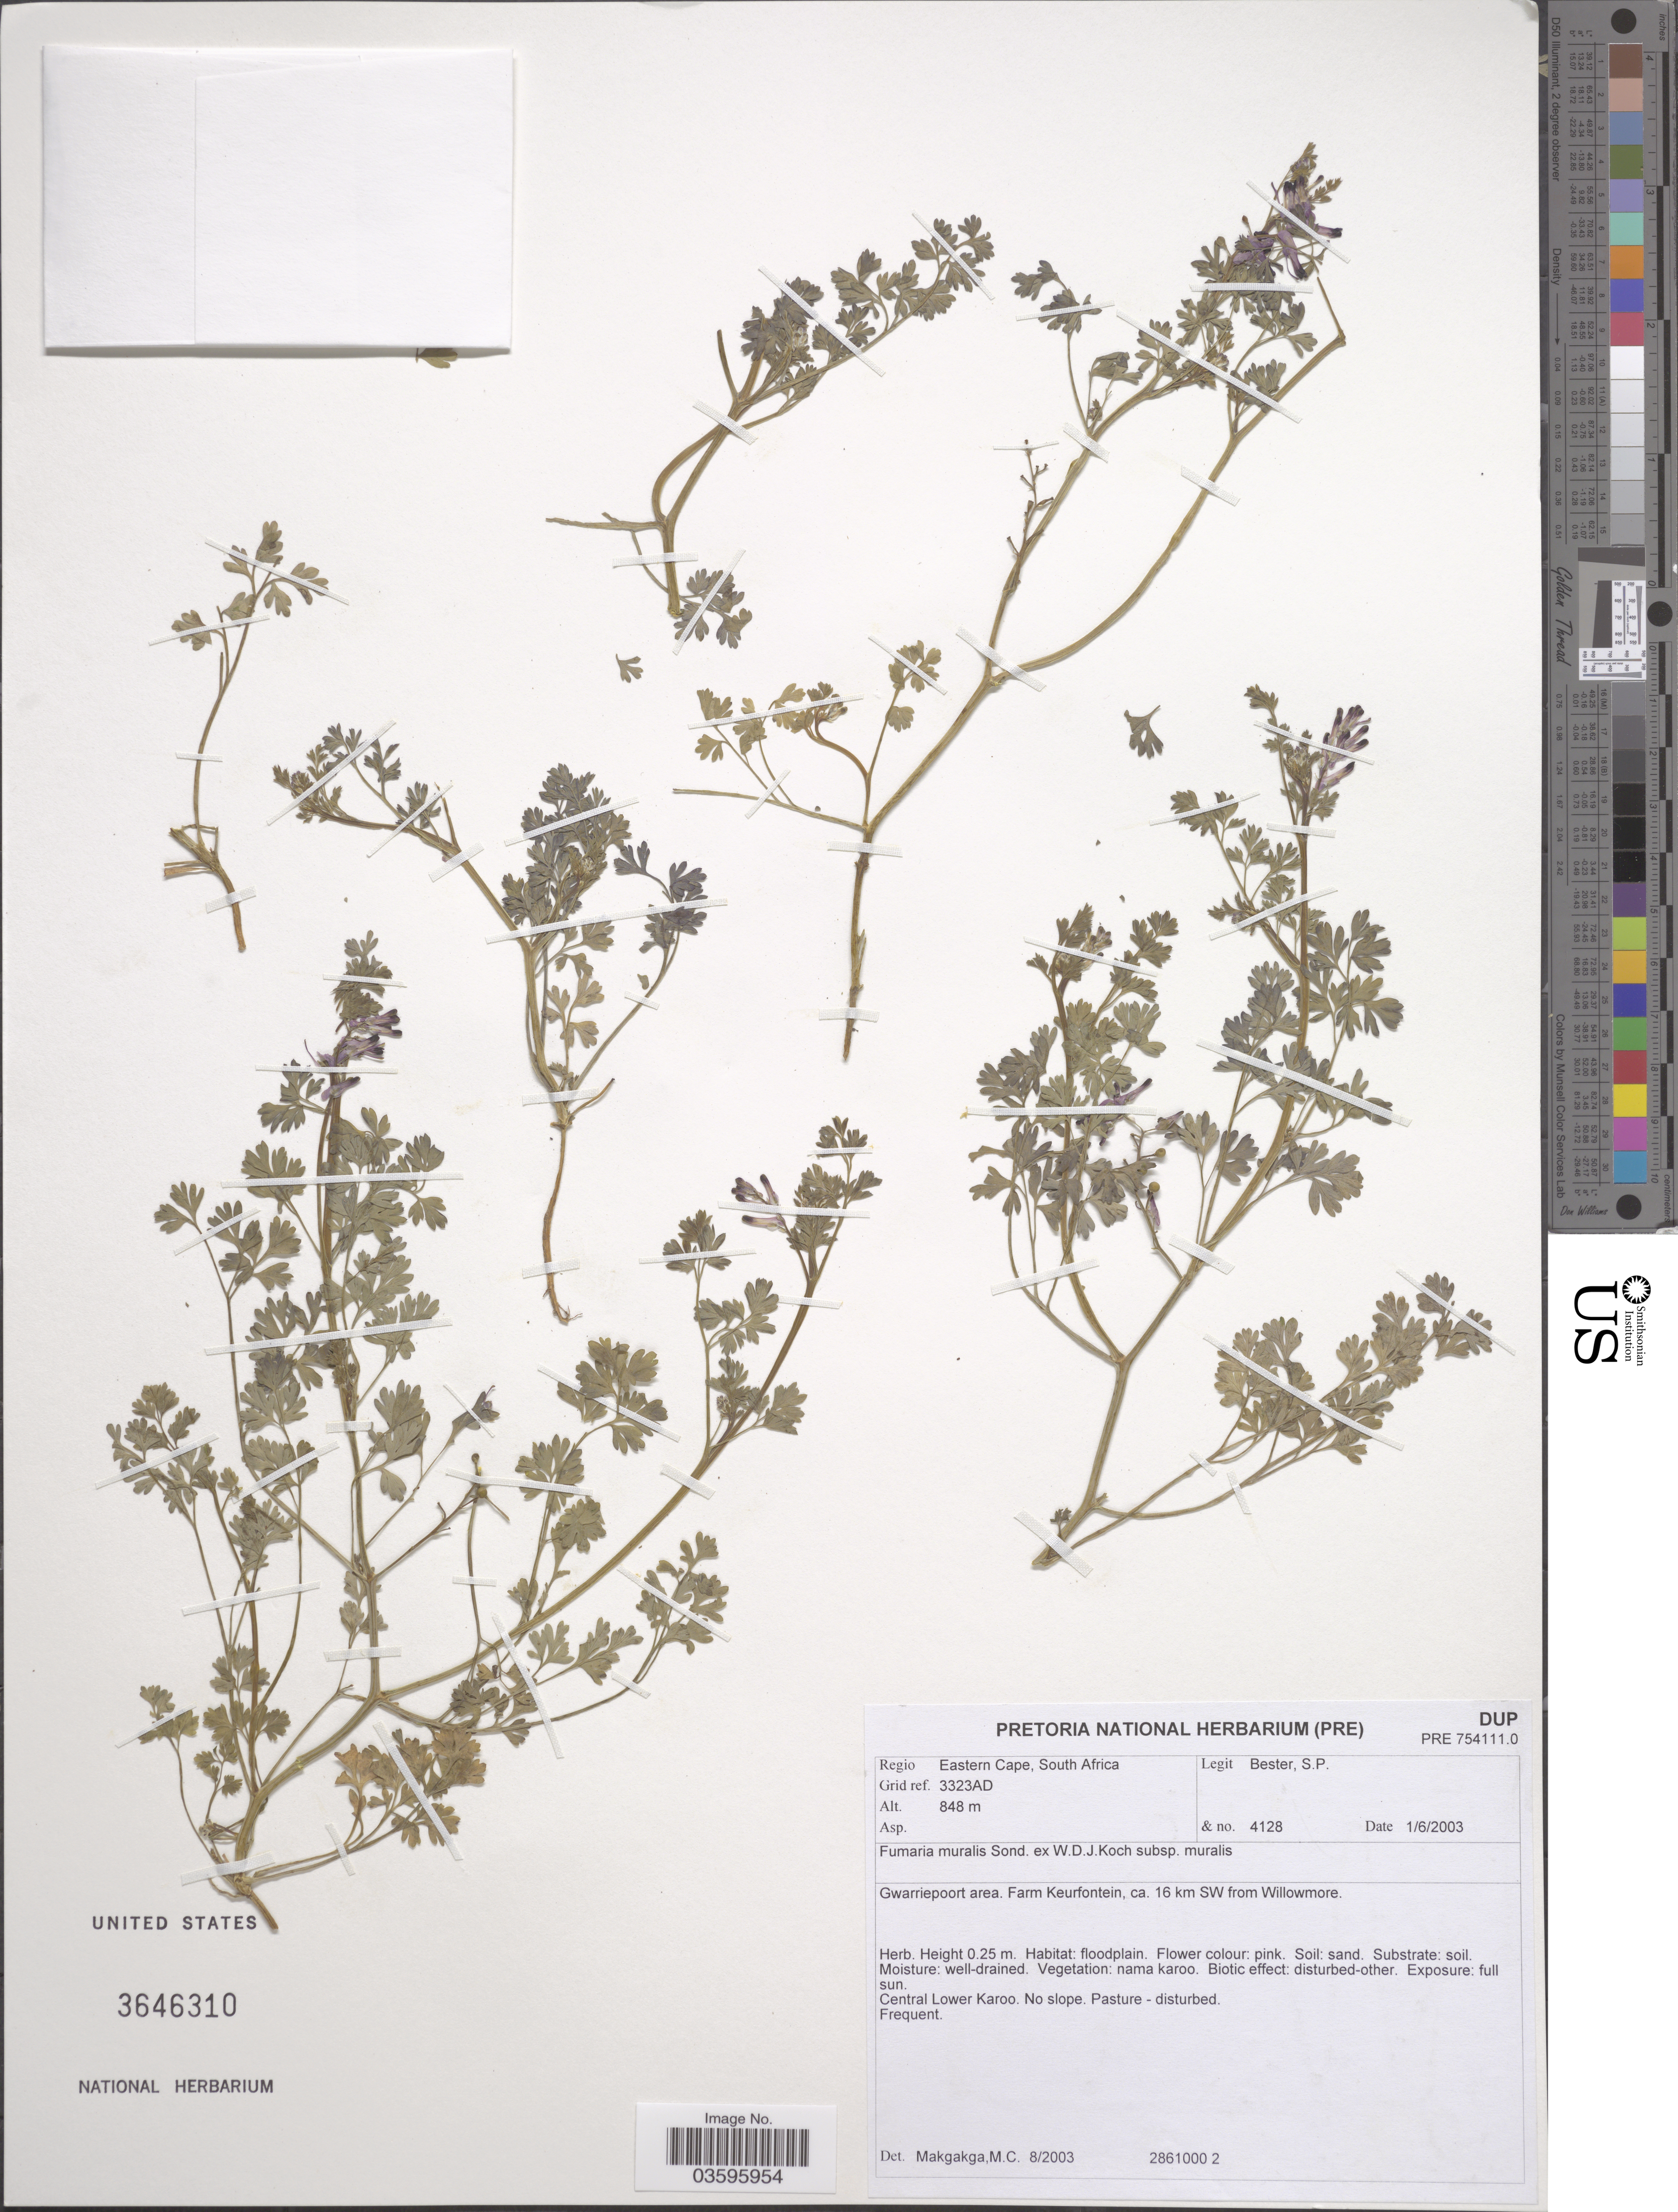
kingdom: Plantae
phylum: Tracheophyta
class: Magnoliopsida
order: Ranunculales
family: Papaveraceae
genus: Fumaria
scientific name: Fumaria muralis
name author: Sond. ex W.D.J. Koch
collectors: S. Bester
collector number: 4128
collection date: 2003-06-01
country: South Africa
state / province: Eastern Cape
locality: Regio Eastern Cape. Grid ref. 3323AD. Gwarriepoort area. Farm Keurfontein, ca. 16 km SW from Willowmore.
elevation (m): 848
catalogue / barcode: US 3646310